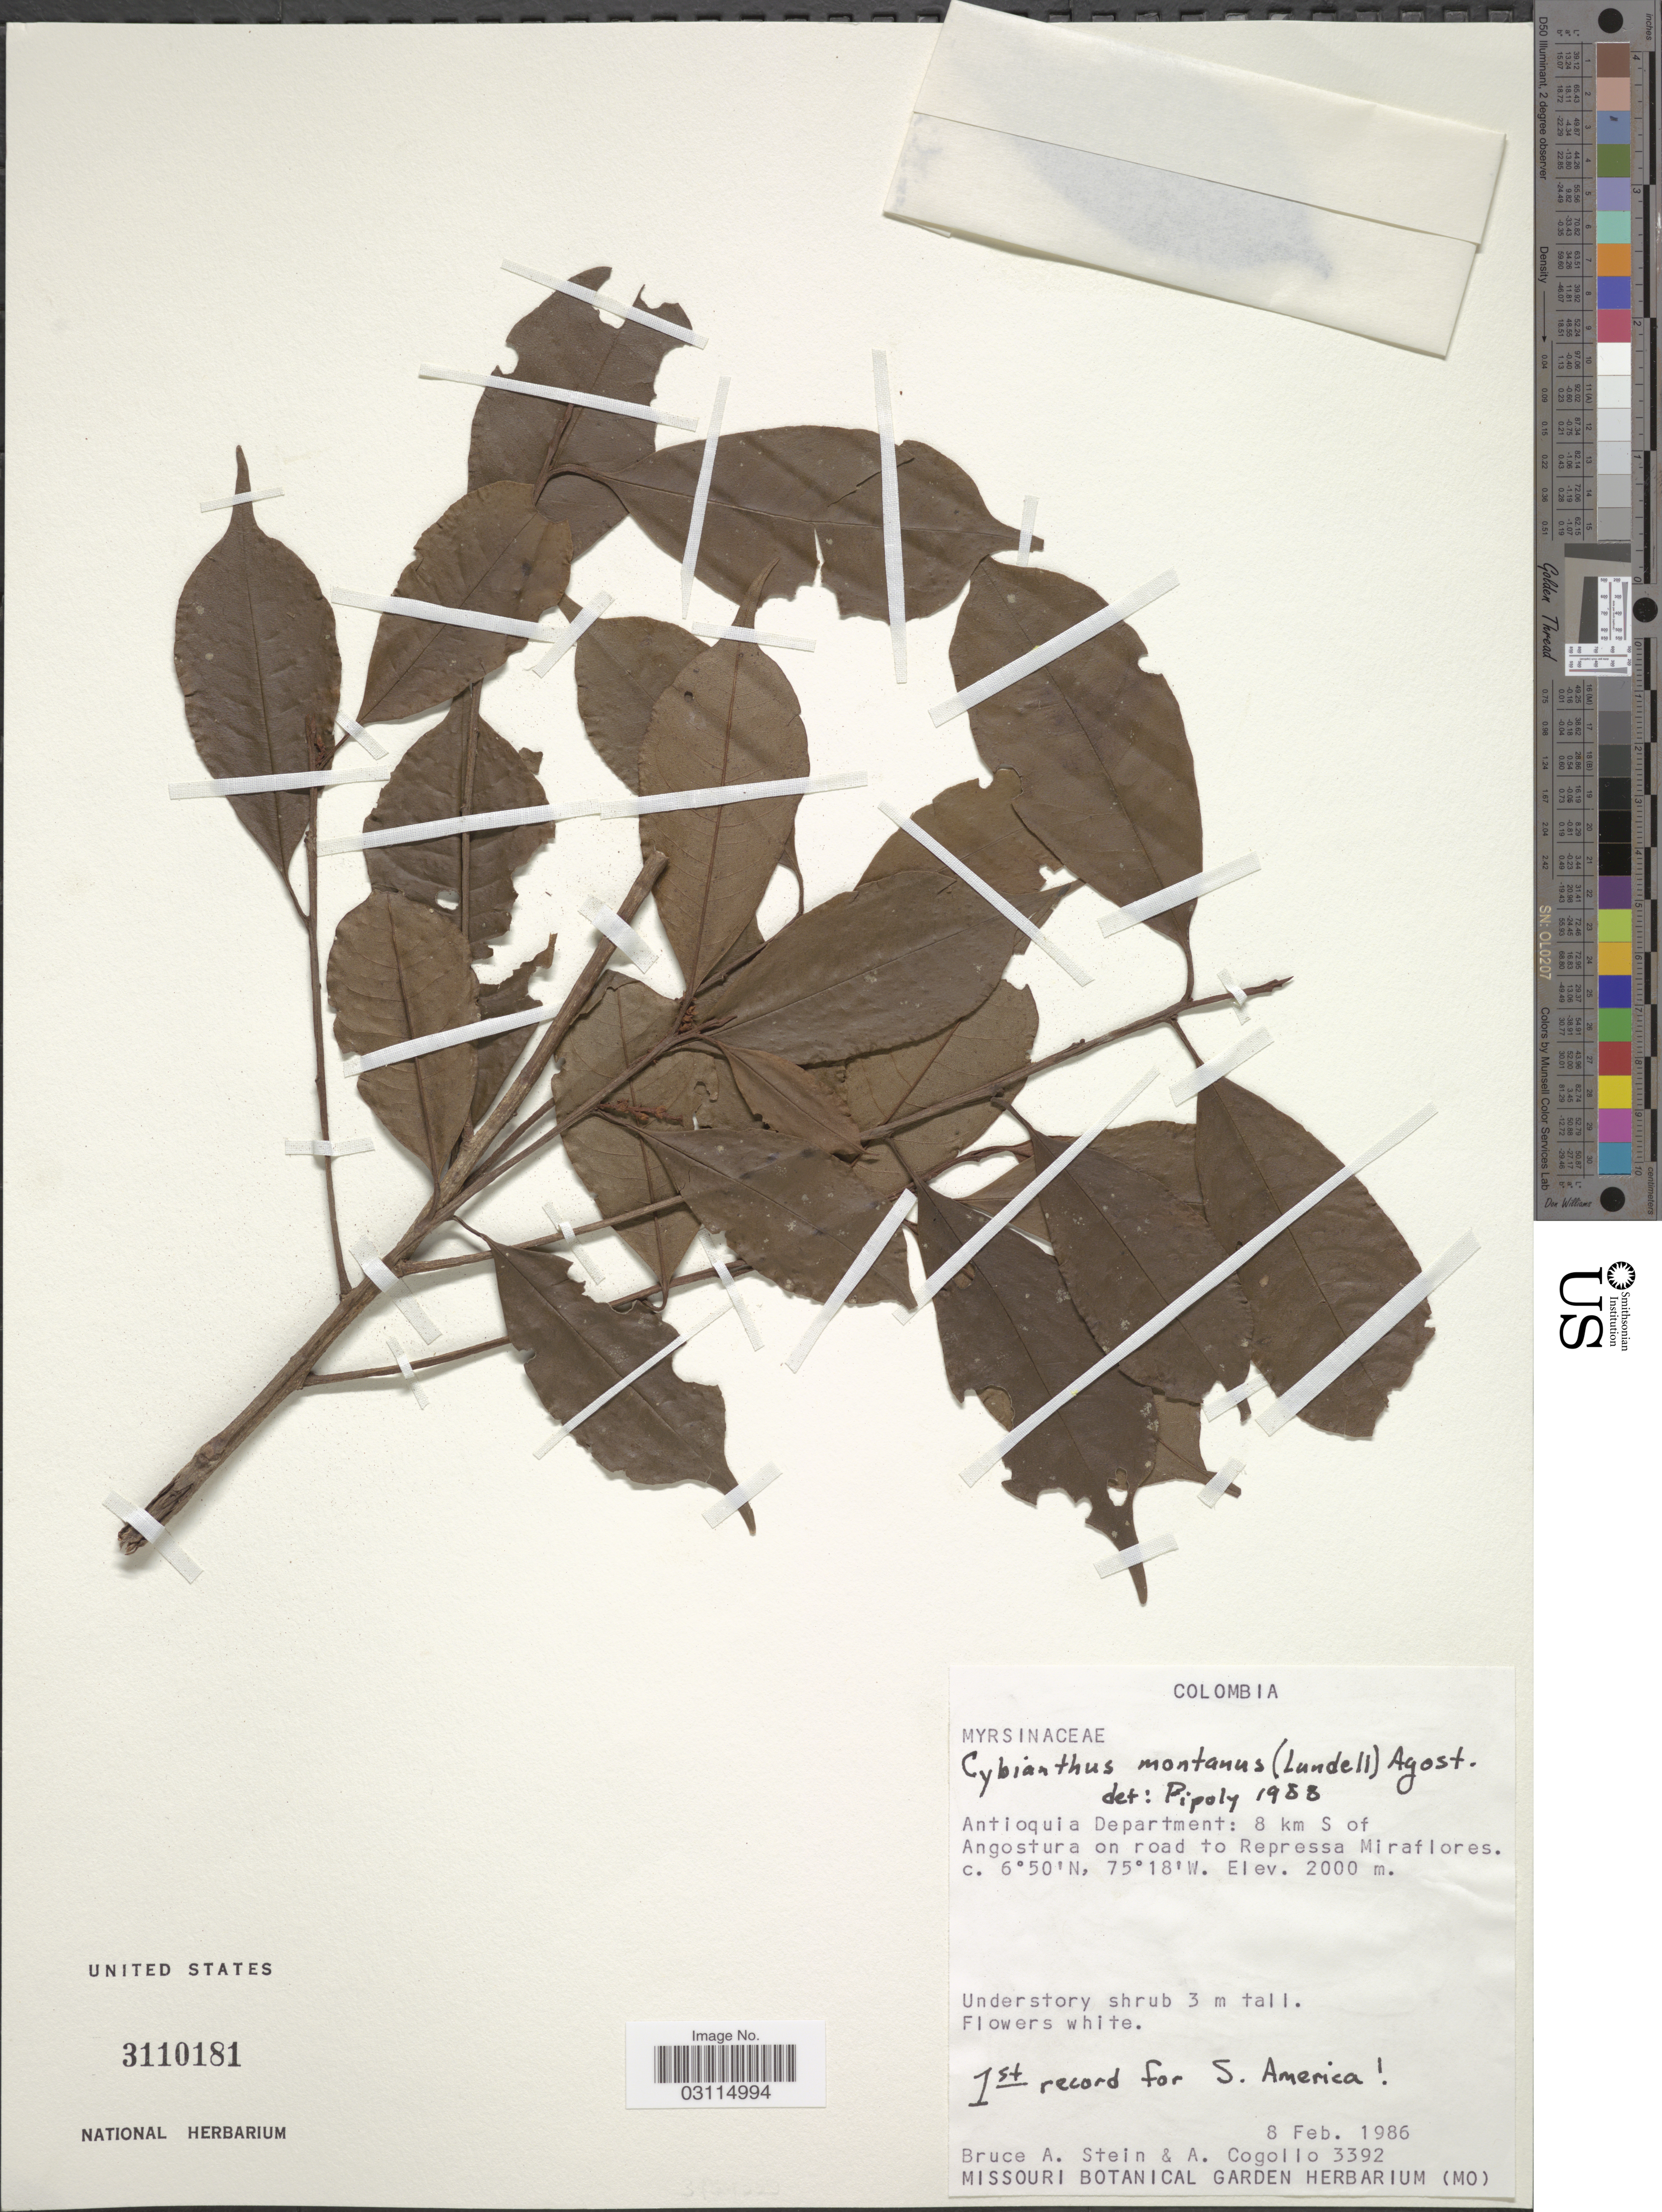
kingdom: Plantae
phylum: Tracheophyta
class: Magnoliopsida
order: Ericales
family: Primulaceae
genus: Cybianthus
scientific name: Cybianthus montanus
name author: (Lundell) G. Agostini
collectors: B. A. Stein & A. Cogollo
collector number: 3392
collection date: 1986-02-08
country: Colombia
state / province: Antioquia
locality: Antioquia Department: 8 km S of Angostura on road to Repressa Miraflores.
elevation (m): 2000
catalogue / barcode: US 3110181